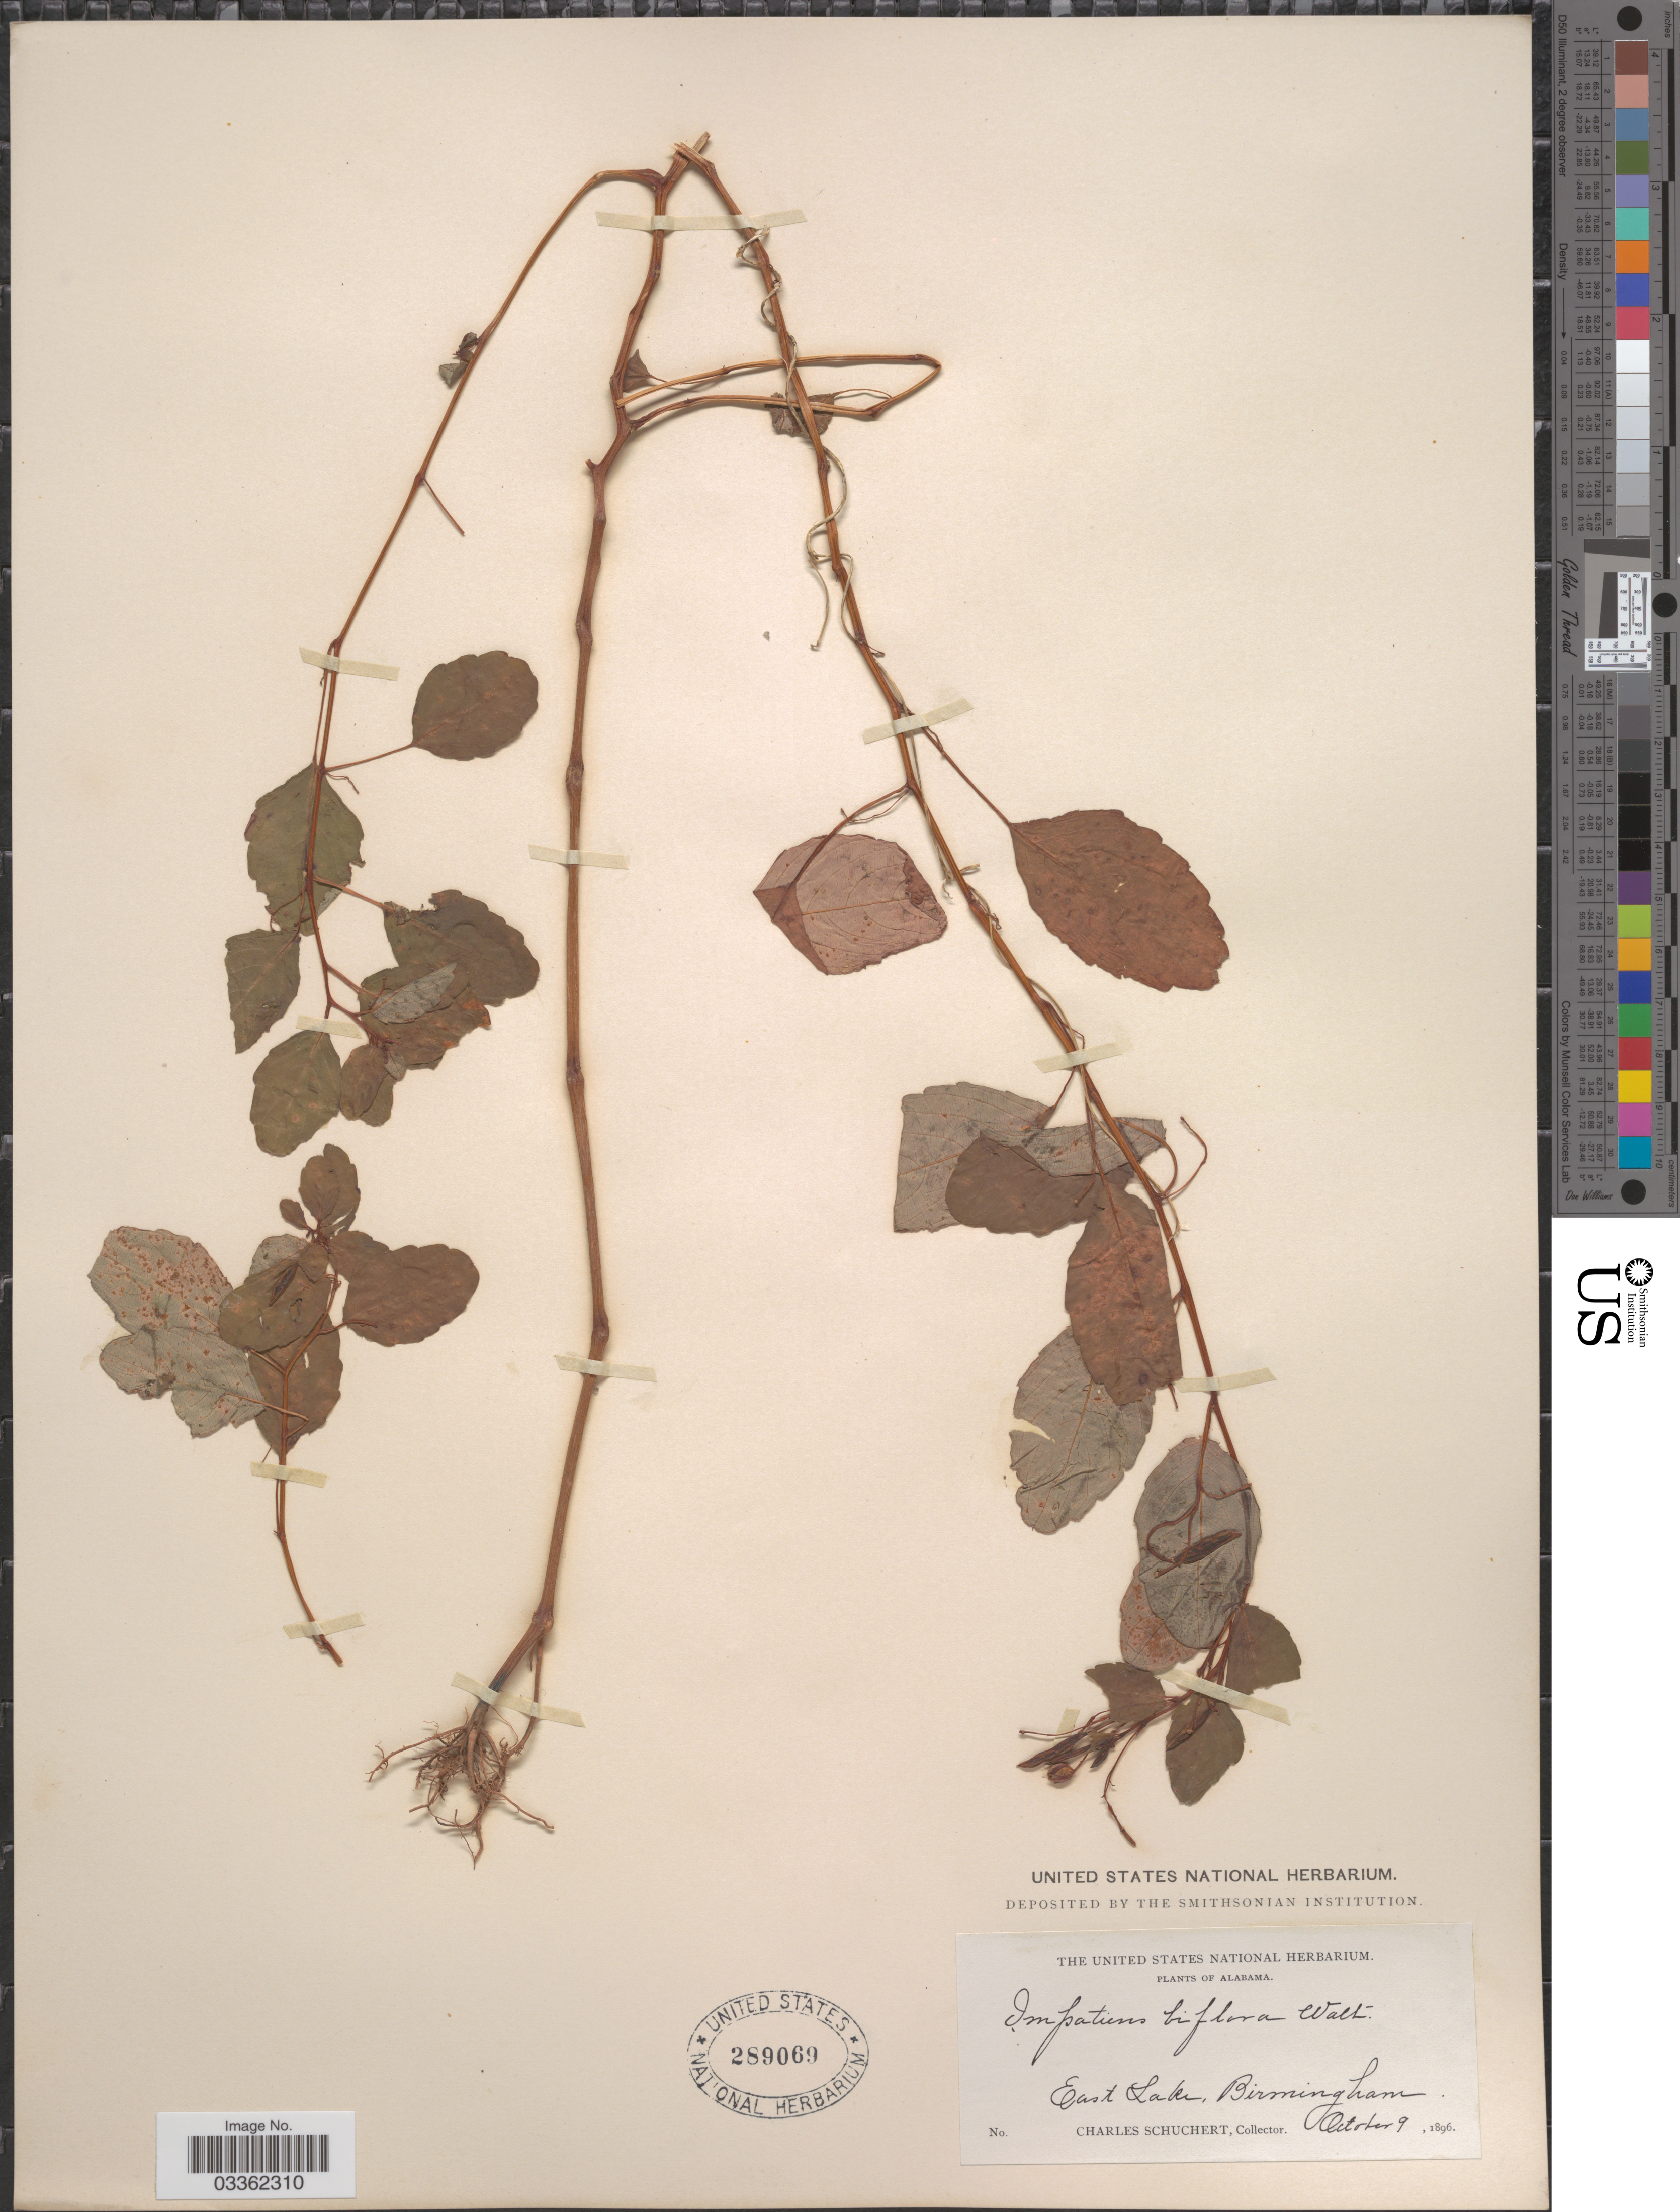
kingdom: Plantae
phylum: Tracheophyta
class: Magnoliopsida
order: Ericales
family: Balsaminaceae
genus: Impatiens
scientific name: Impatiens capensis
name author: Meerb.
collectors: C. Schuchert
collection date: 1896-10-09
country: United States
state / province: Alabama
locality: East Lake, Birmingham.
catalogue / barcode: US 289069